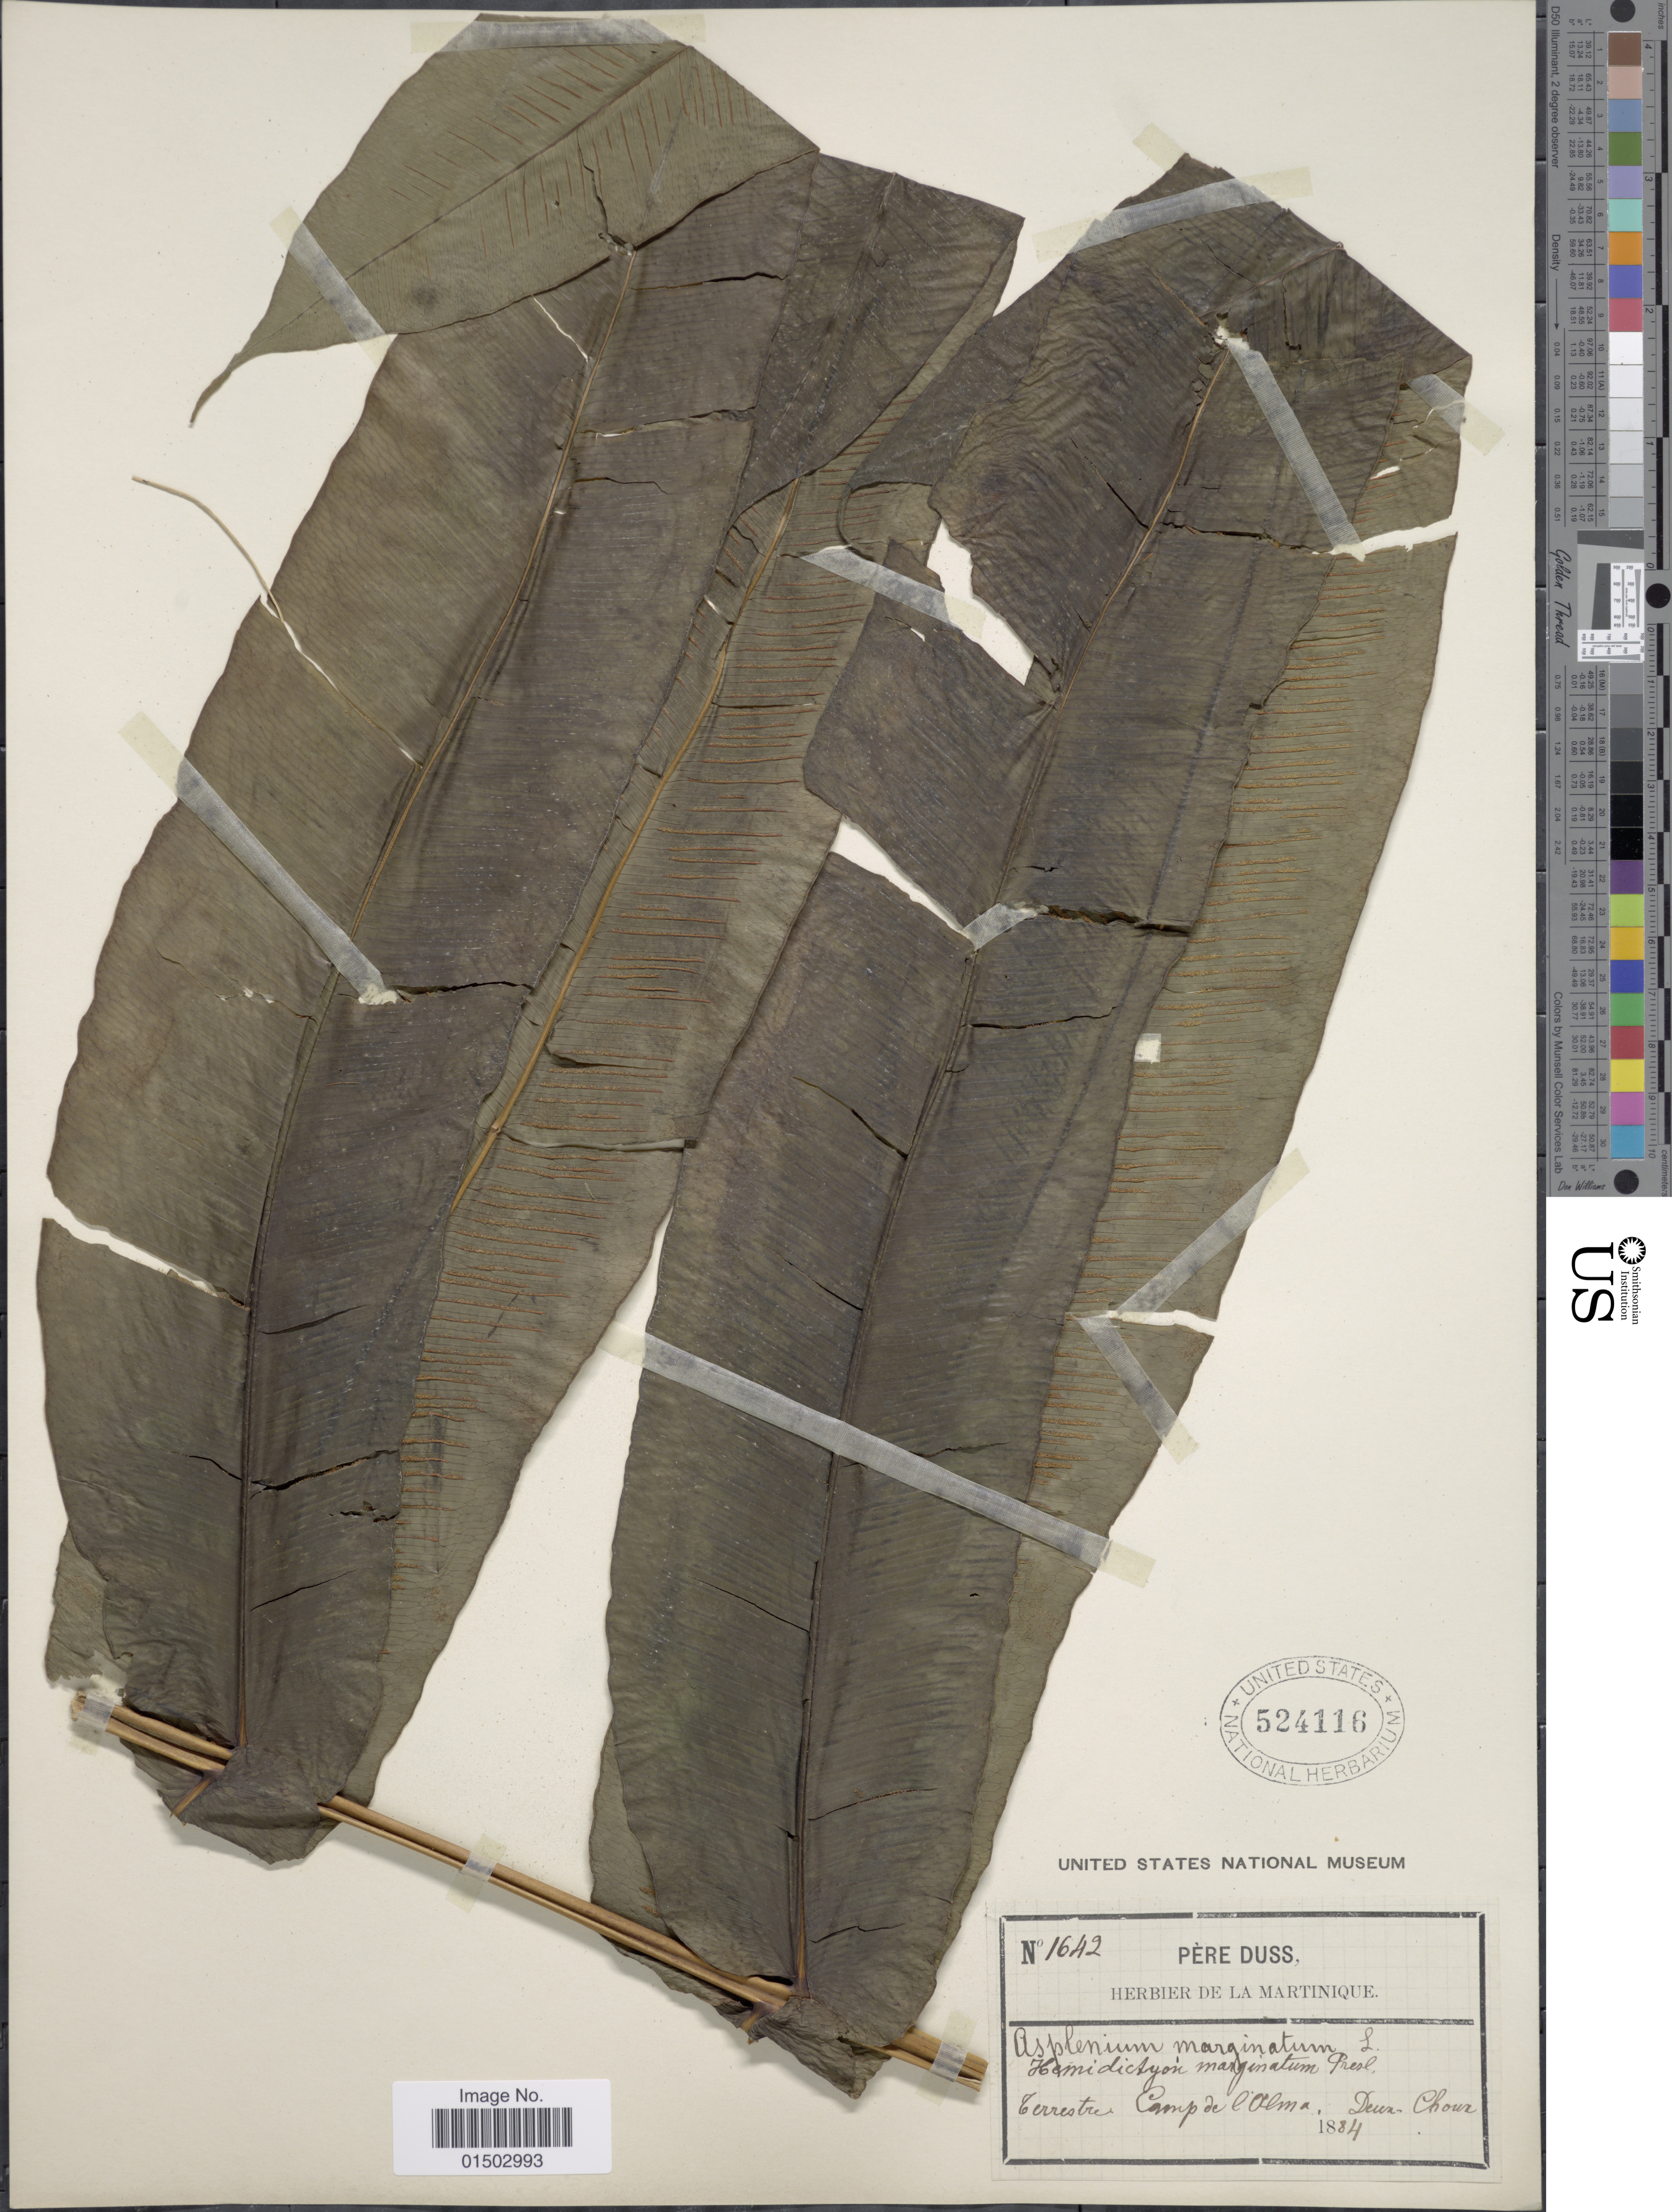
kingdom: Plantae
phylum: Tracheophyta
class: Polypodiopsida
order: Polypodiales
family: Hemidictyaceae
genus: Hemidictyum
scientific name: Hemidictyum marginatum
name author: (L.) C. Presl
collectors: Père Duss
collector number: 1642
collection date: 1884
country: Martinique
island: Martinique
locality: Terrestre. Camp de l'Alma, Deux- Choux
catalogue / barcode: US 524116